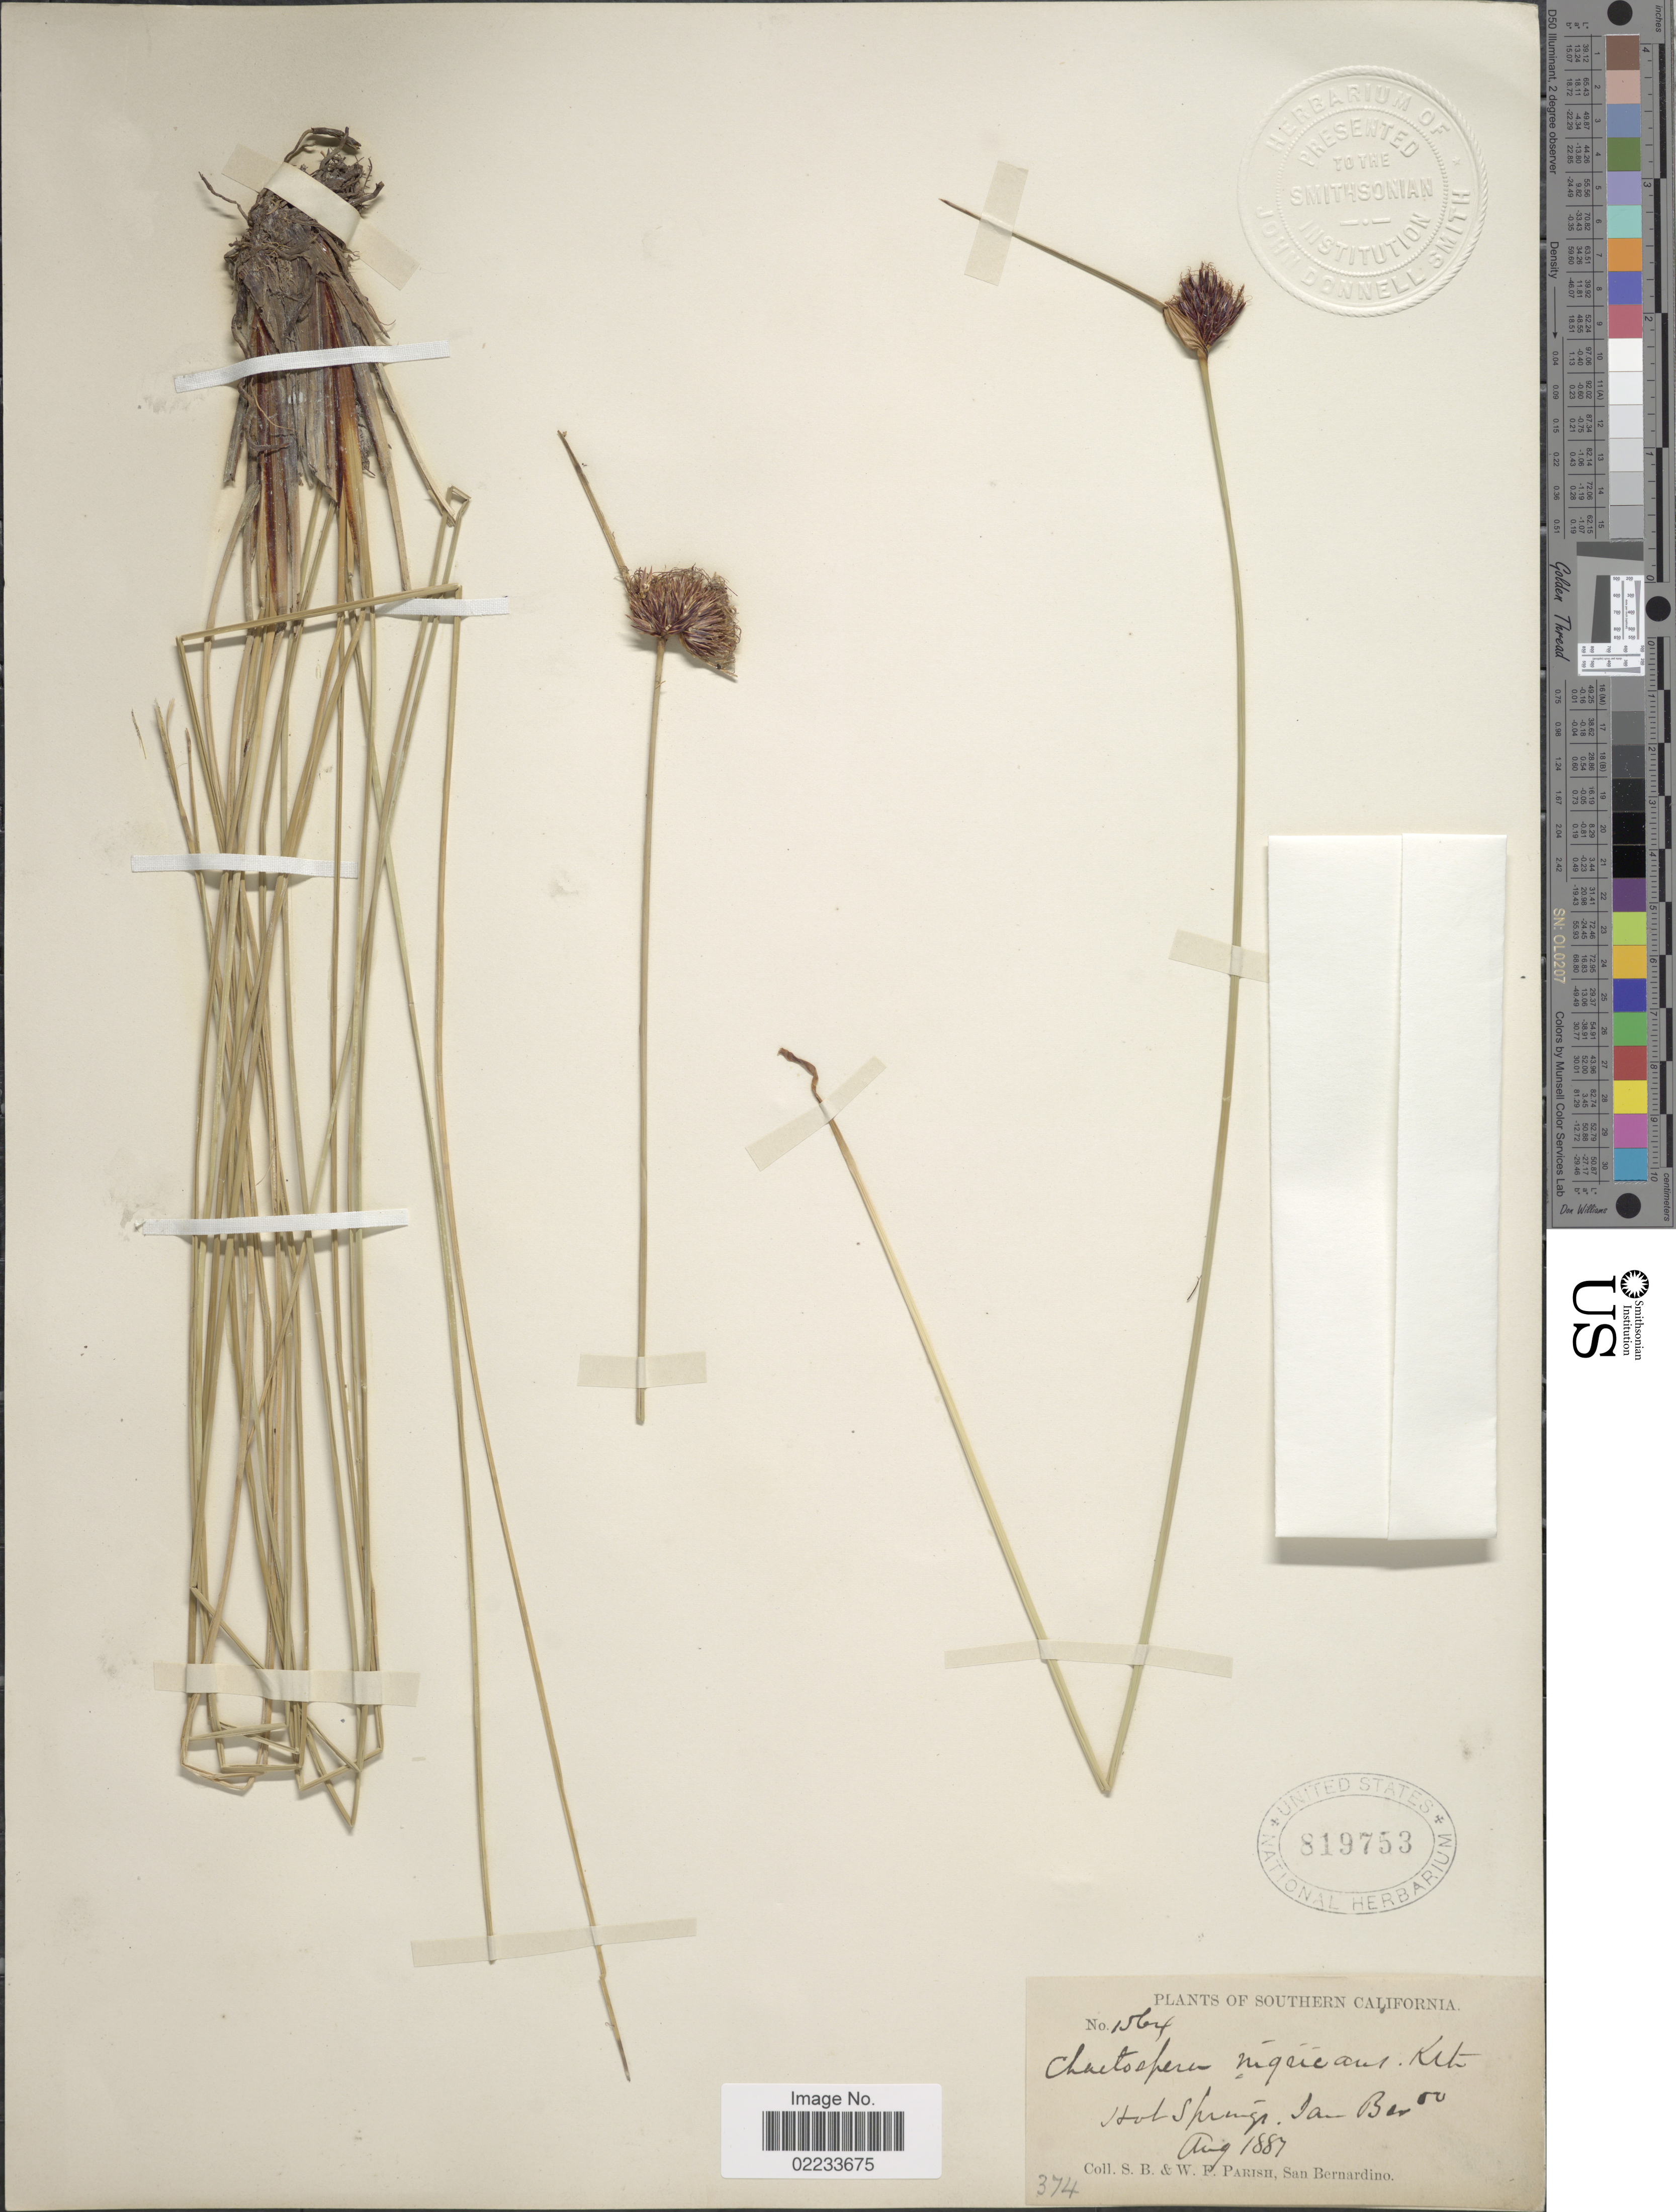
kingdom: Plantae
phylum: Tracheophyta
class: Liliopsida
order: Poales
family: Cyperaceae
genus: Schoenus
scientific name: Schoenus nigricans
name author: L.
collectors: S. B. Parish & W. F. Parish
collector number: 1564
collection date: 1887-08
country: United States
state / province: California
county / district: San Bernardino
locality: Southern California, Hot Springs, San Bernardino Co.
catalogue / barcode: US 819753